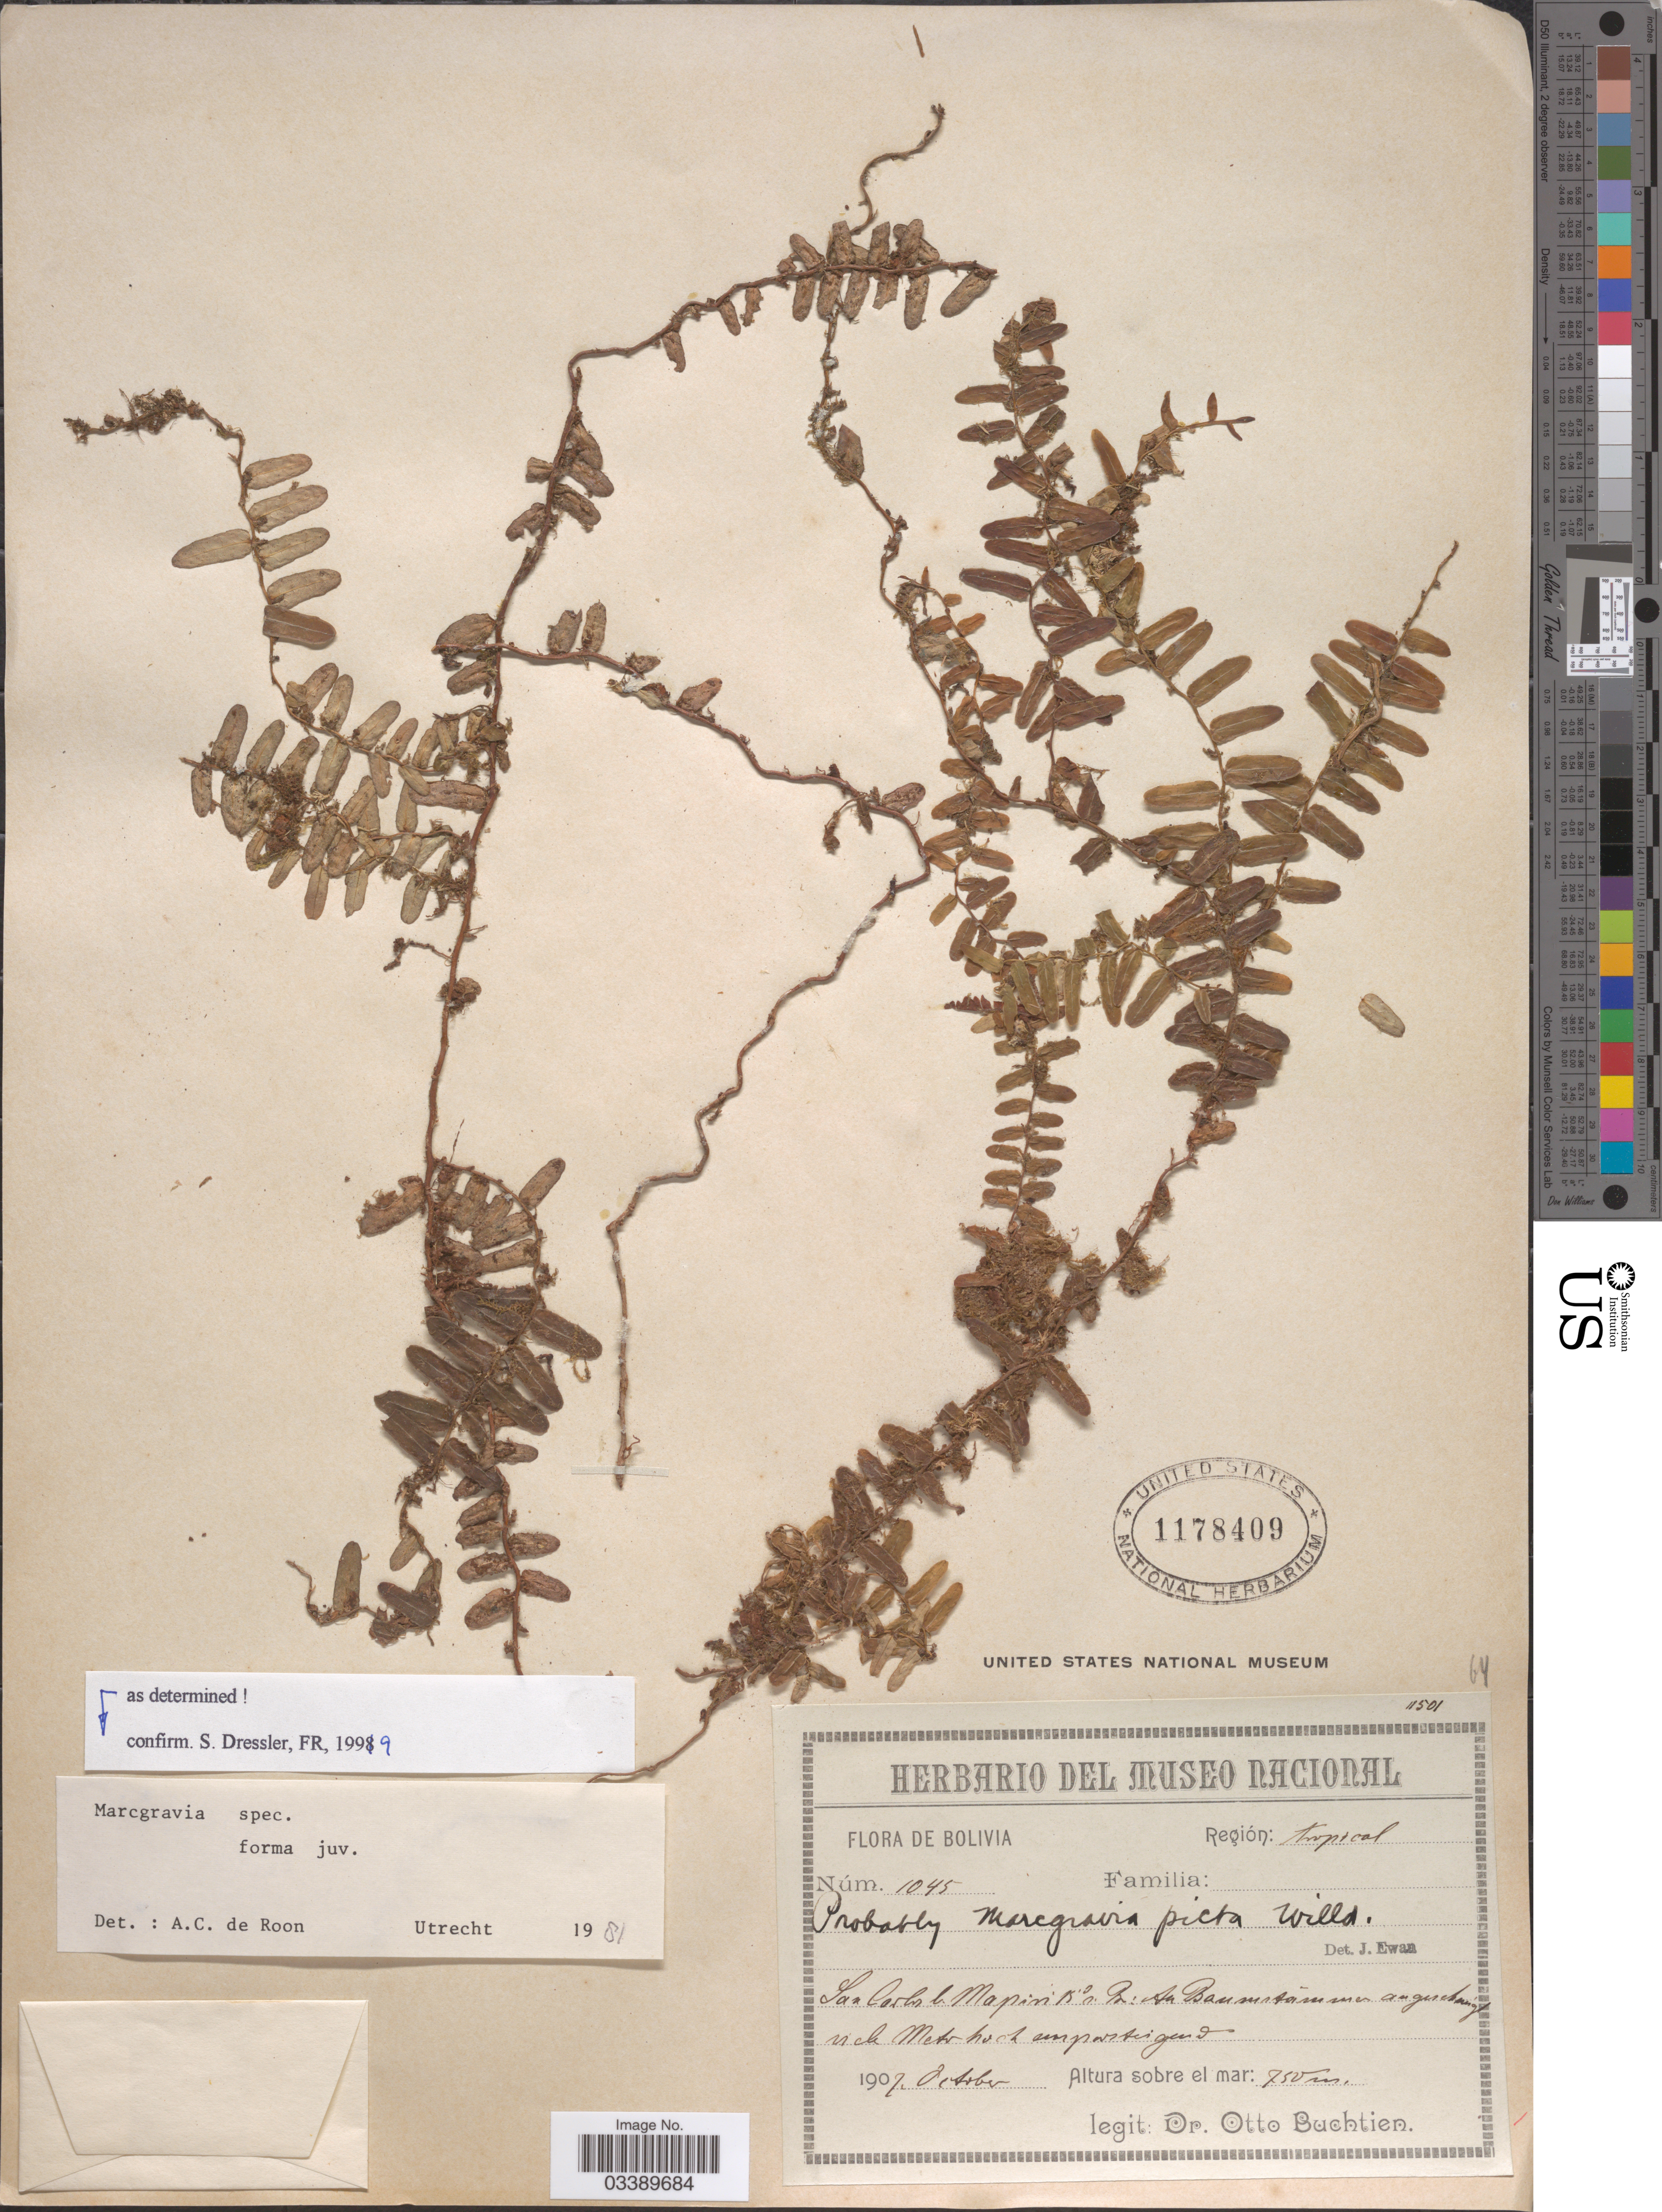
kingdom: Plantae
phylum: Tracheophyta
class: Magnoliopsida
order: Ericales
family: Marcgraviaceae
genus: Marcgravia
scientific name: Marcgravia sp.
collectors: O. Buchtien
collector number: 1045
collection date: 1907-10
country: Bolivia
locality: Región: tropical. San Carlos l.Mapiri 15°s. Br.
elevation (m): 750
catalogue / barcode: US 1178409